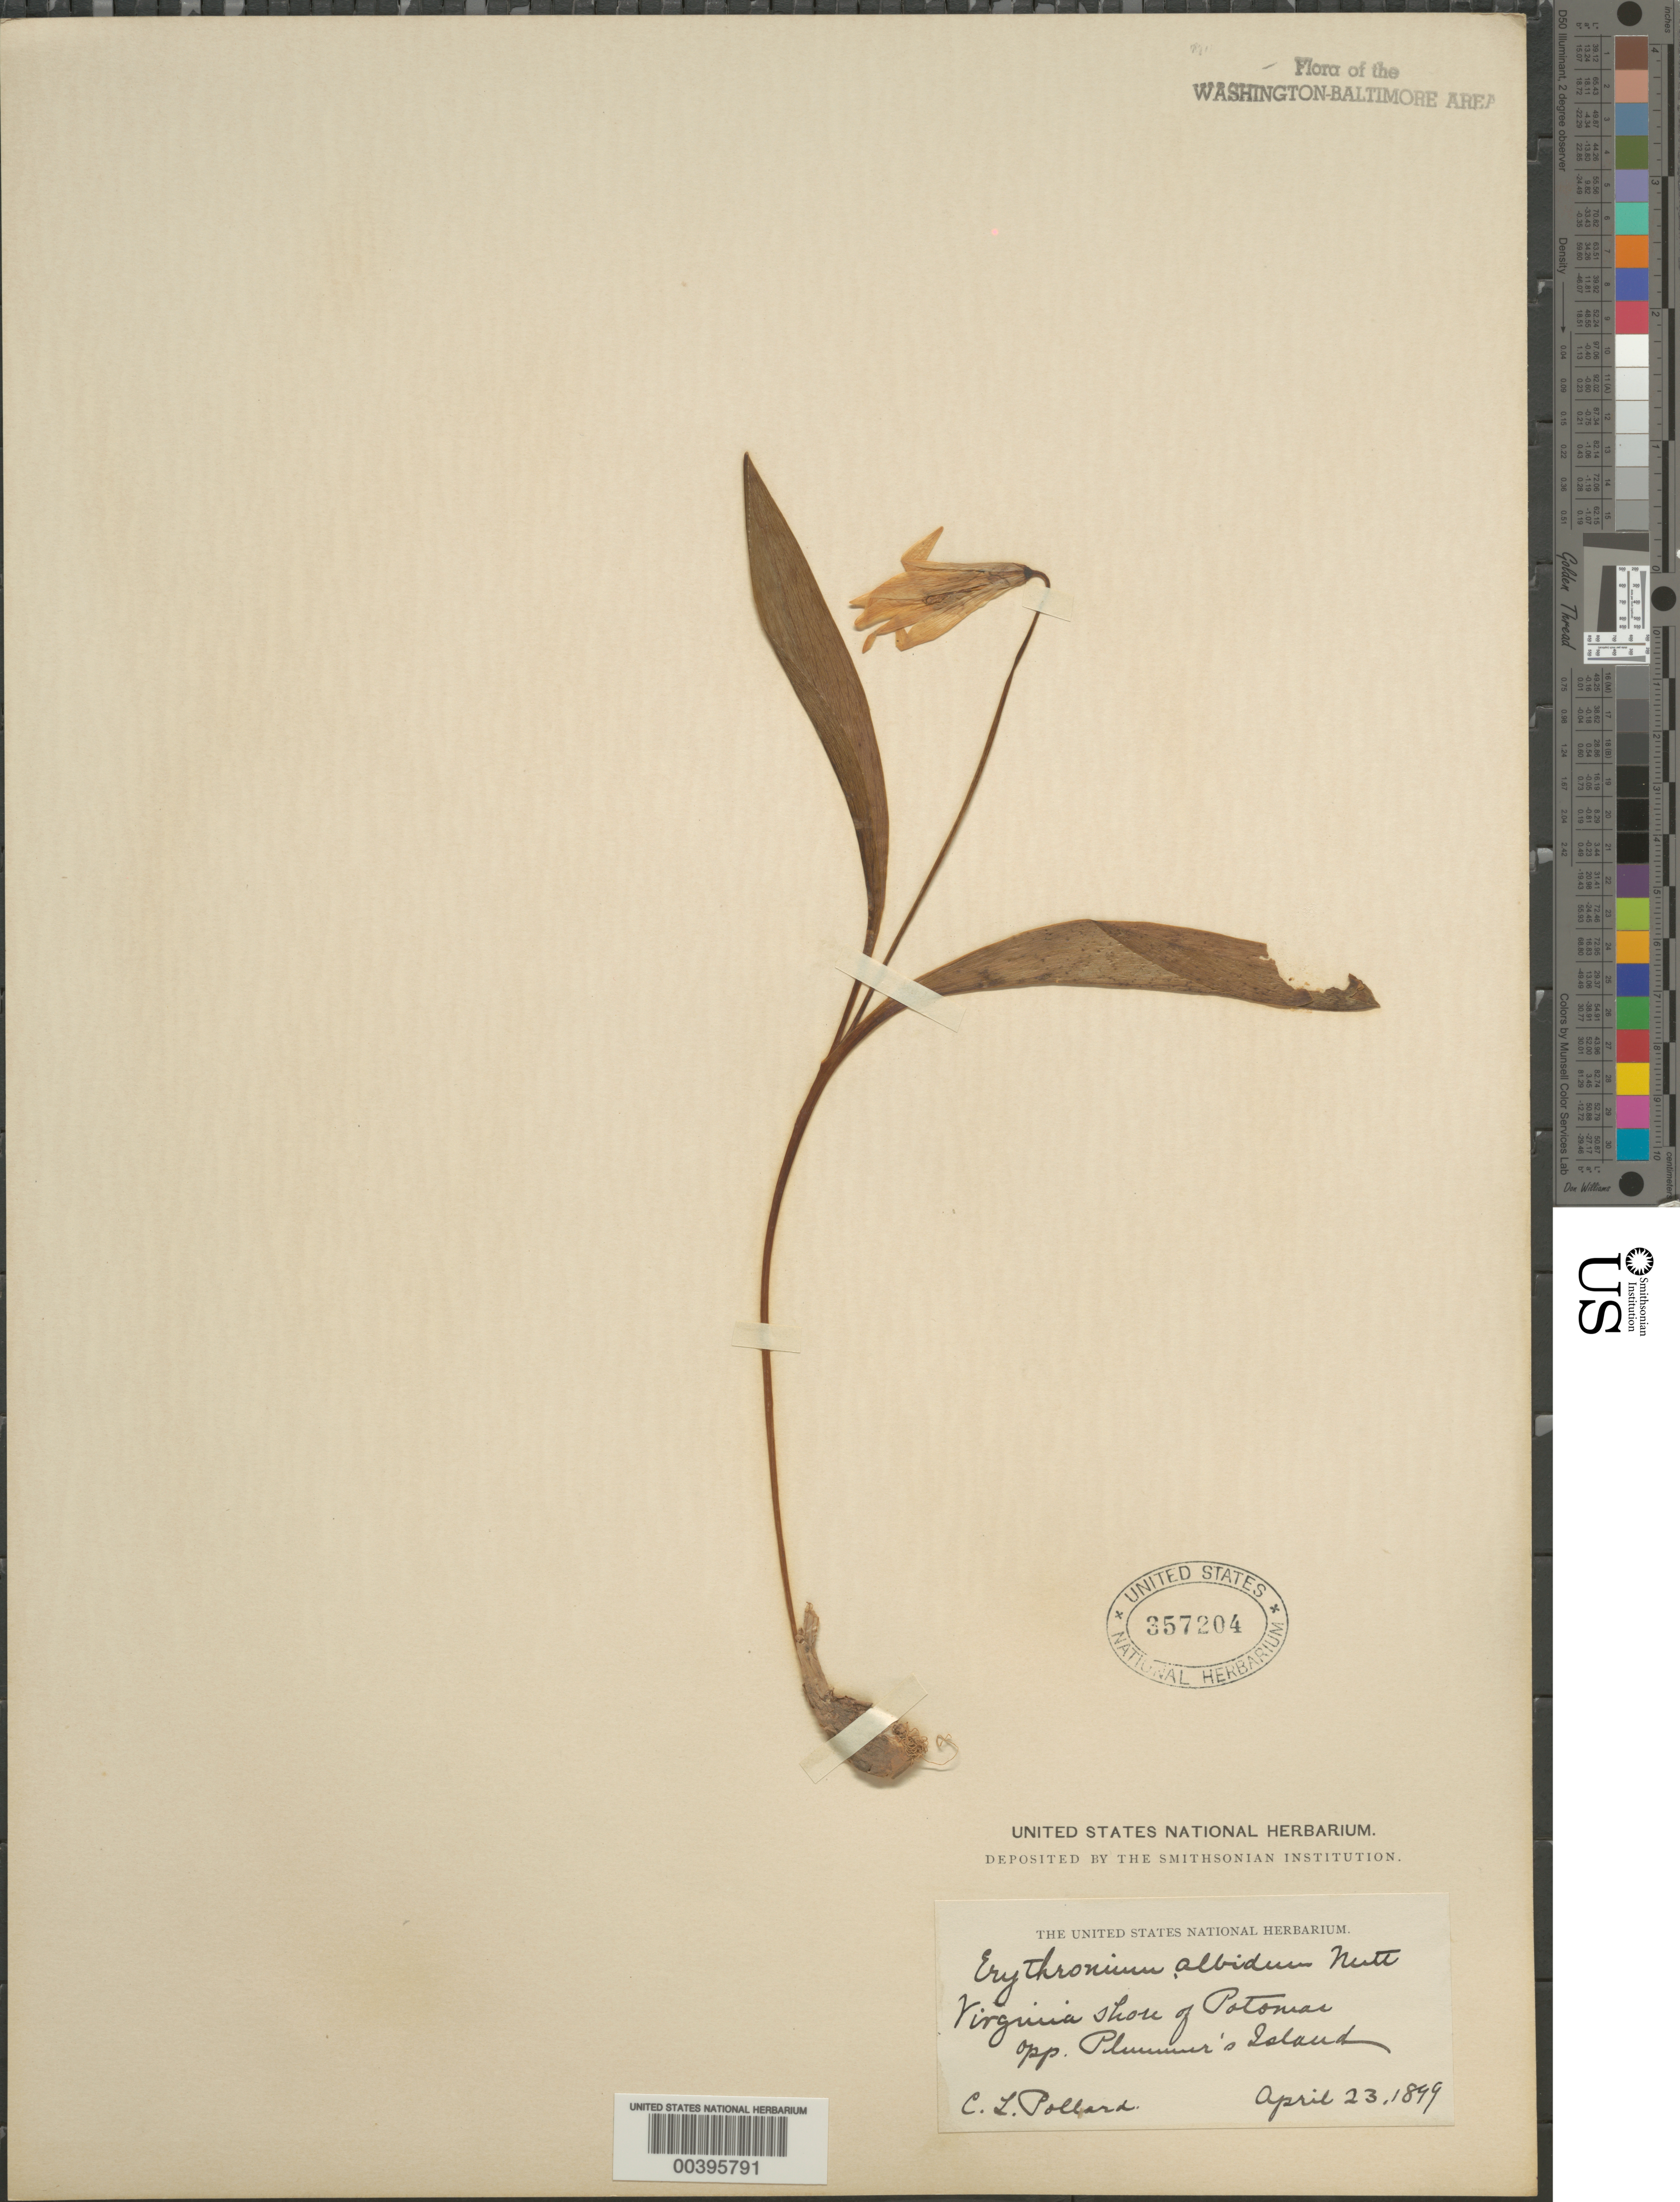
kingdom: Plantae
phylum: Tracheophyta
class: Liliopsida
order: Liliales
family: Liliaceae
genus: Erythronium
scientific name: Erythronium albidum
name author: Nutt.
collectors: C. L. Pollard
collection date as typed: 23 Apr 1899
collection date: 1899-04-23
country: United States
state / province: Virginia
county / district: Fairfax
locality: Shore of the Potomac opposite Plummers Island C. & O. Canal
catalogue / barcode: US 357204